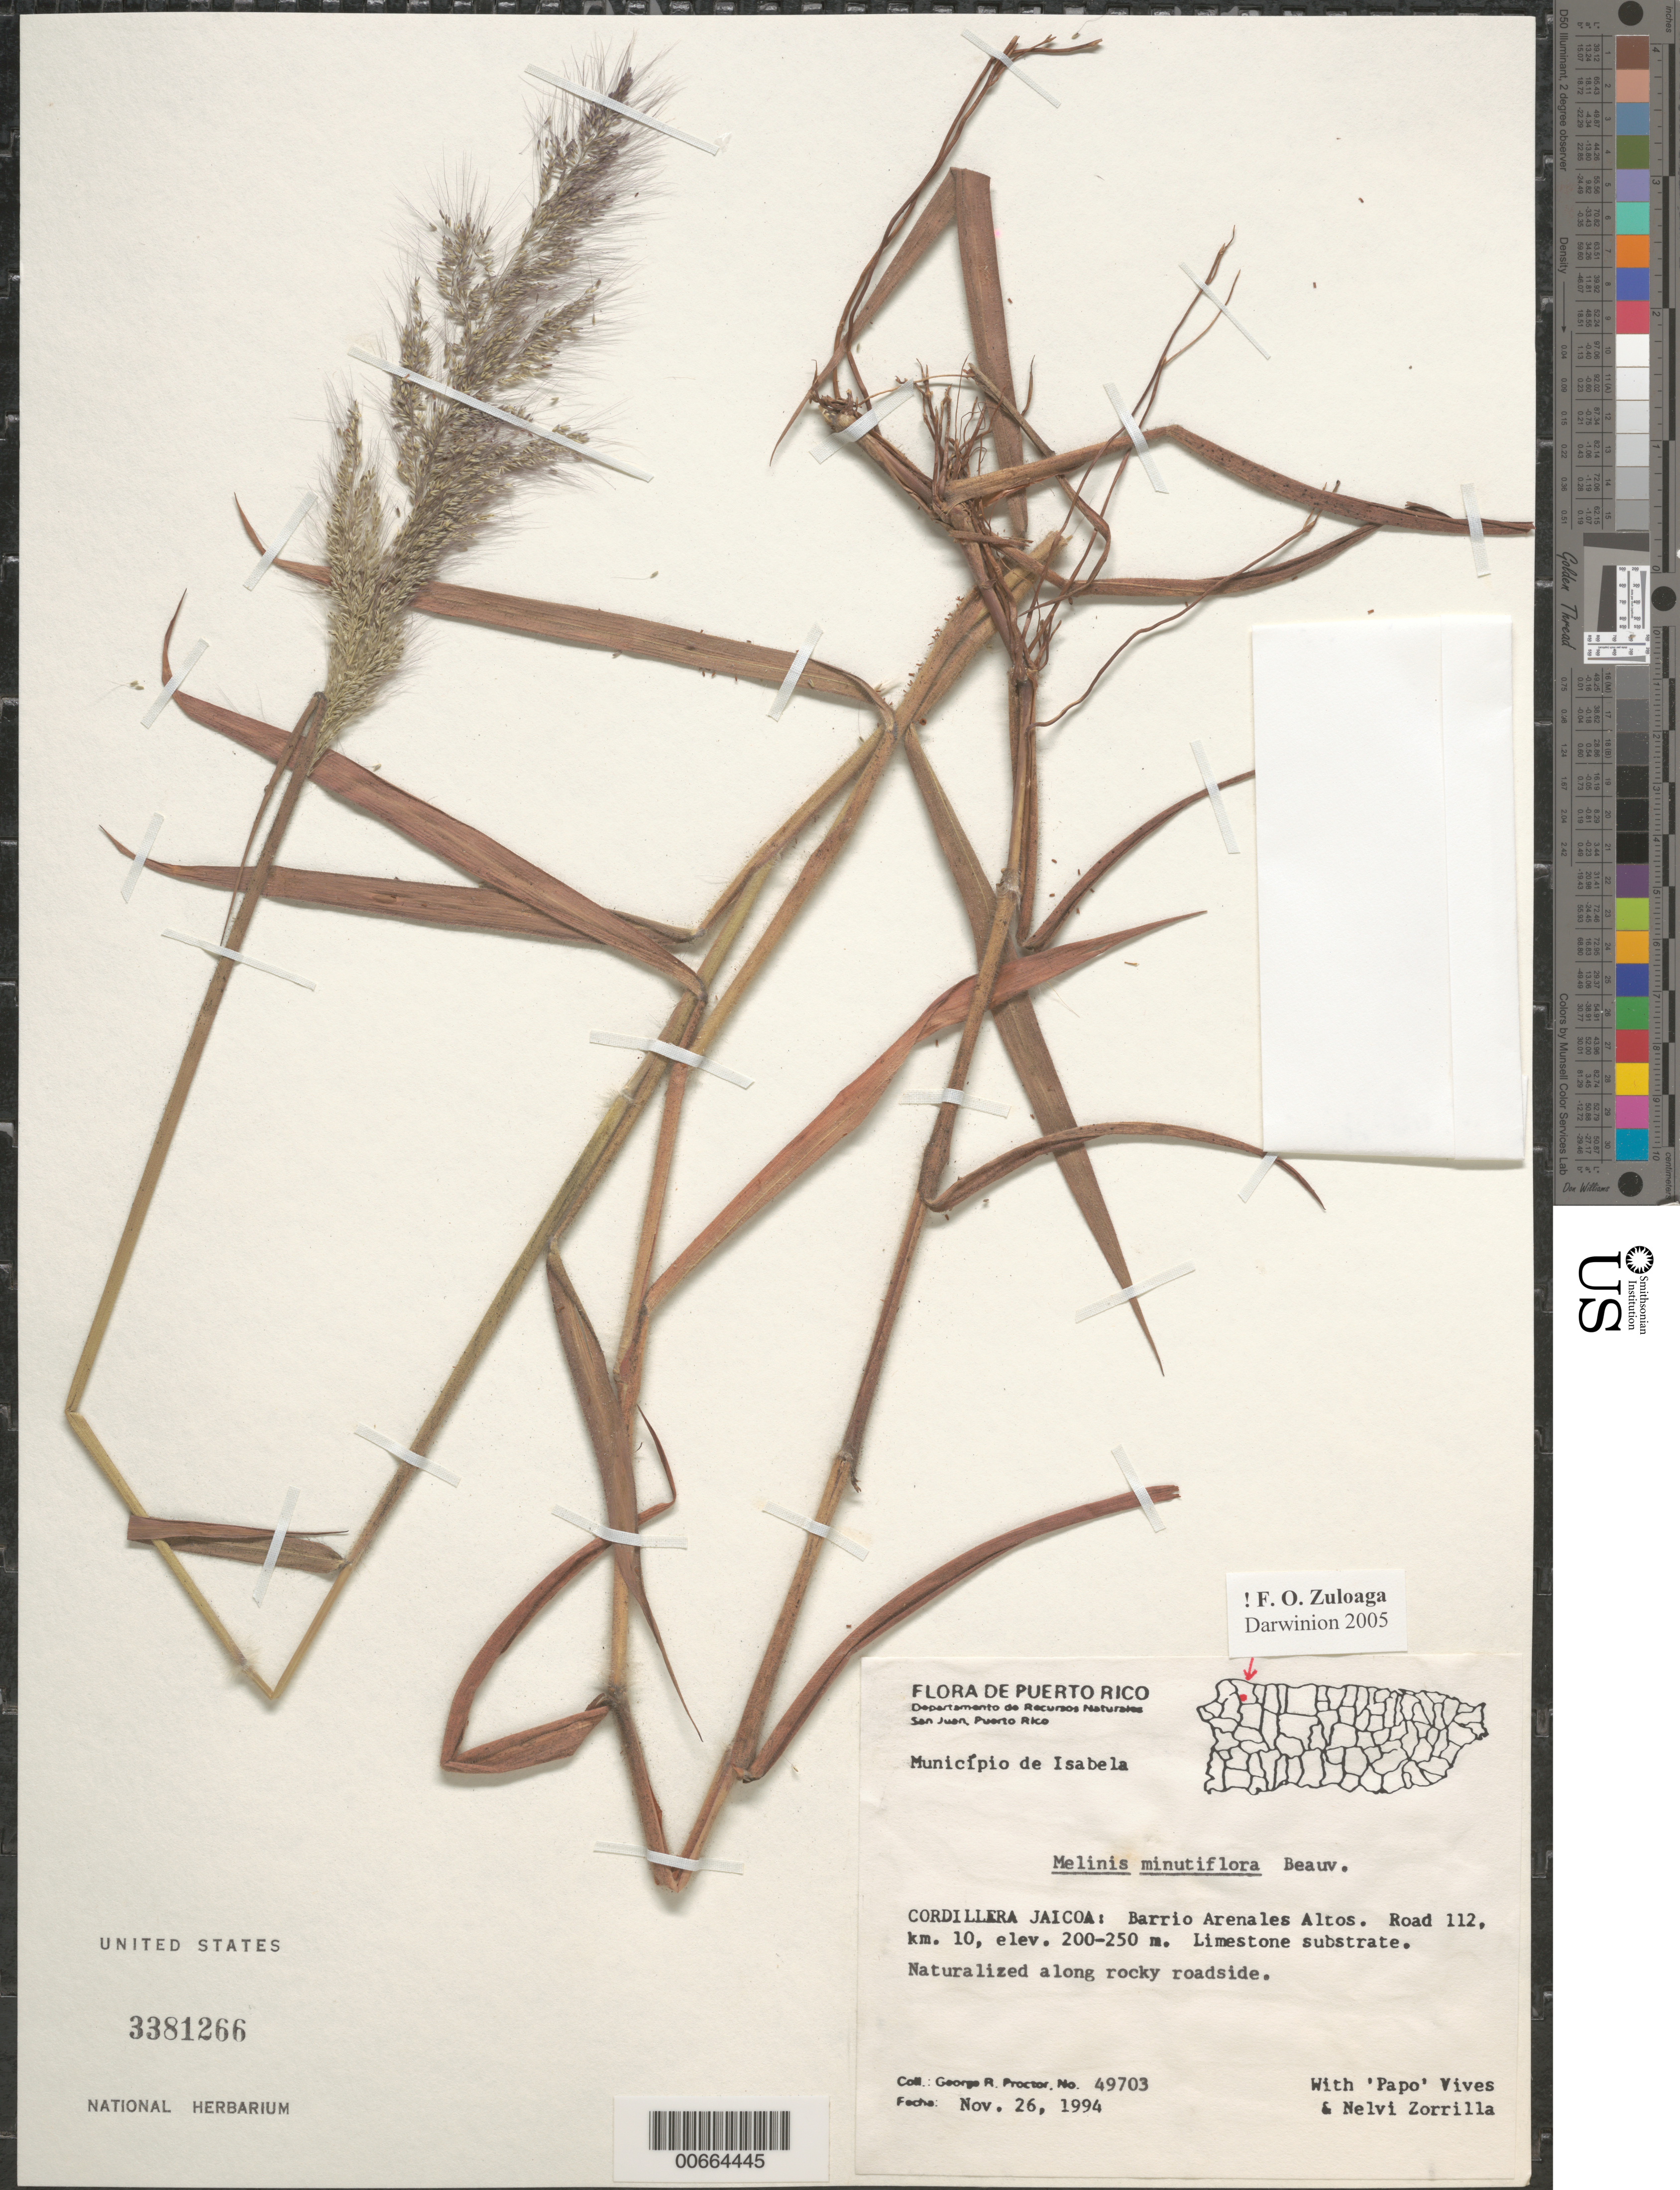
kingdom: Plantae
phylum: Tracheophyta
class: Liliopsida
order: Poales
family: Poaceae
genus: Melinis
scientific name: Melinis minutiflora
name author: P. Beauv.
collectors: G. R. Proctor, P. Vives & N. Zorrilla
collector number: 49703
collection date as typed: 26 Nov 1994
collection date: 1994-11-26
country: Puerto Rico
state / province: Isabela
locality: Mun. Isabela, Cordillera Jaicoa: Barrio Arenales Altos. Road 112, km 10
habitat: Limestone substrate, along rocky roadside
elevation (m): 200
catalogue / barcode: US 3381266